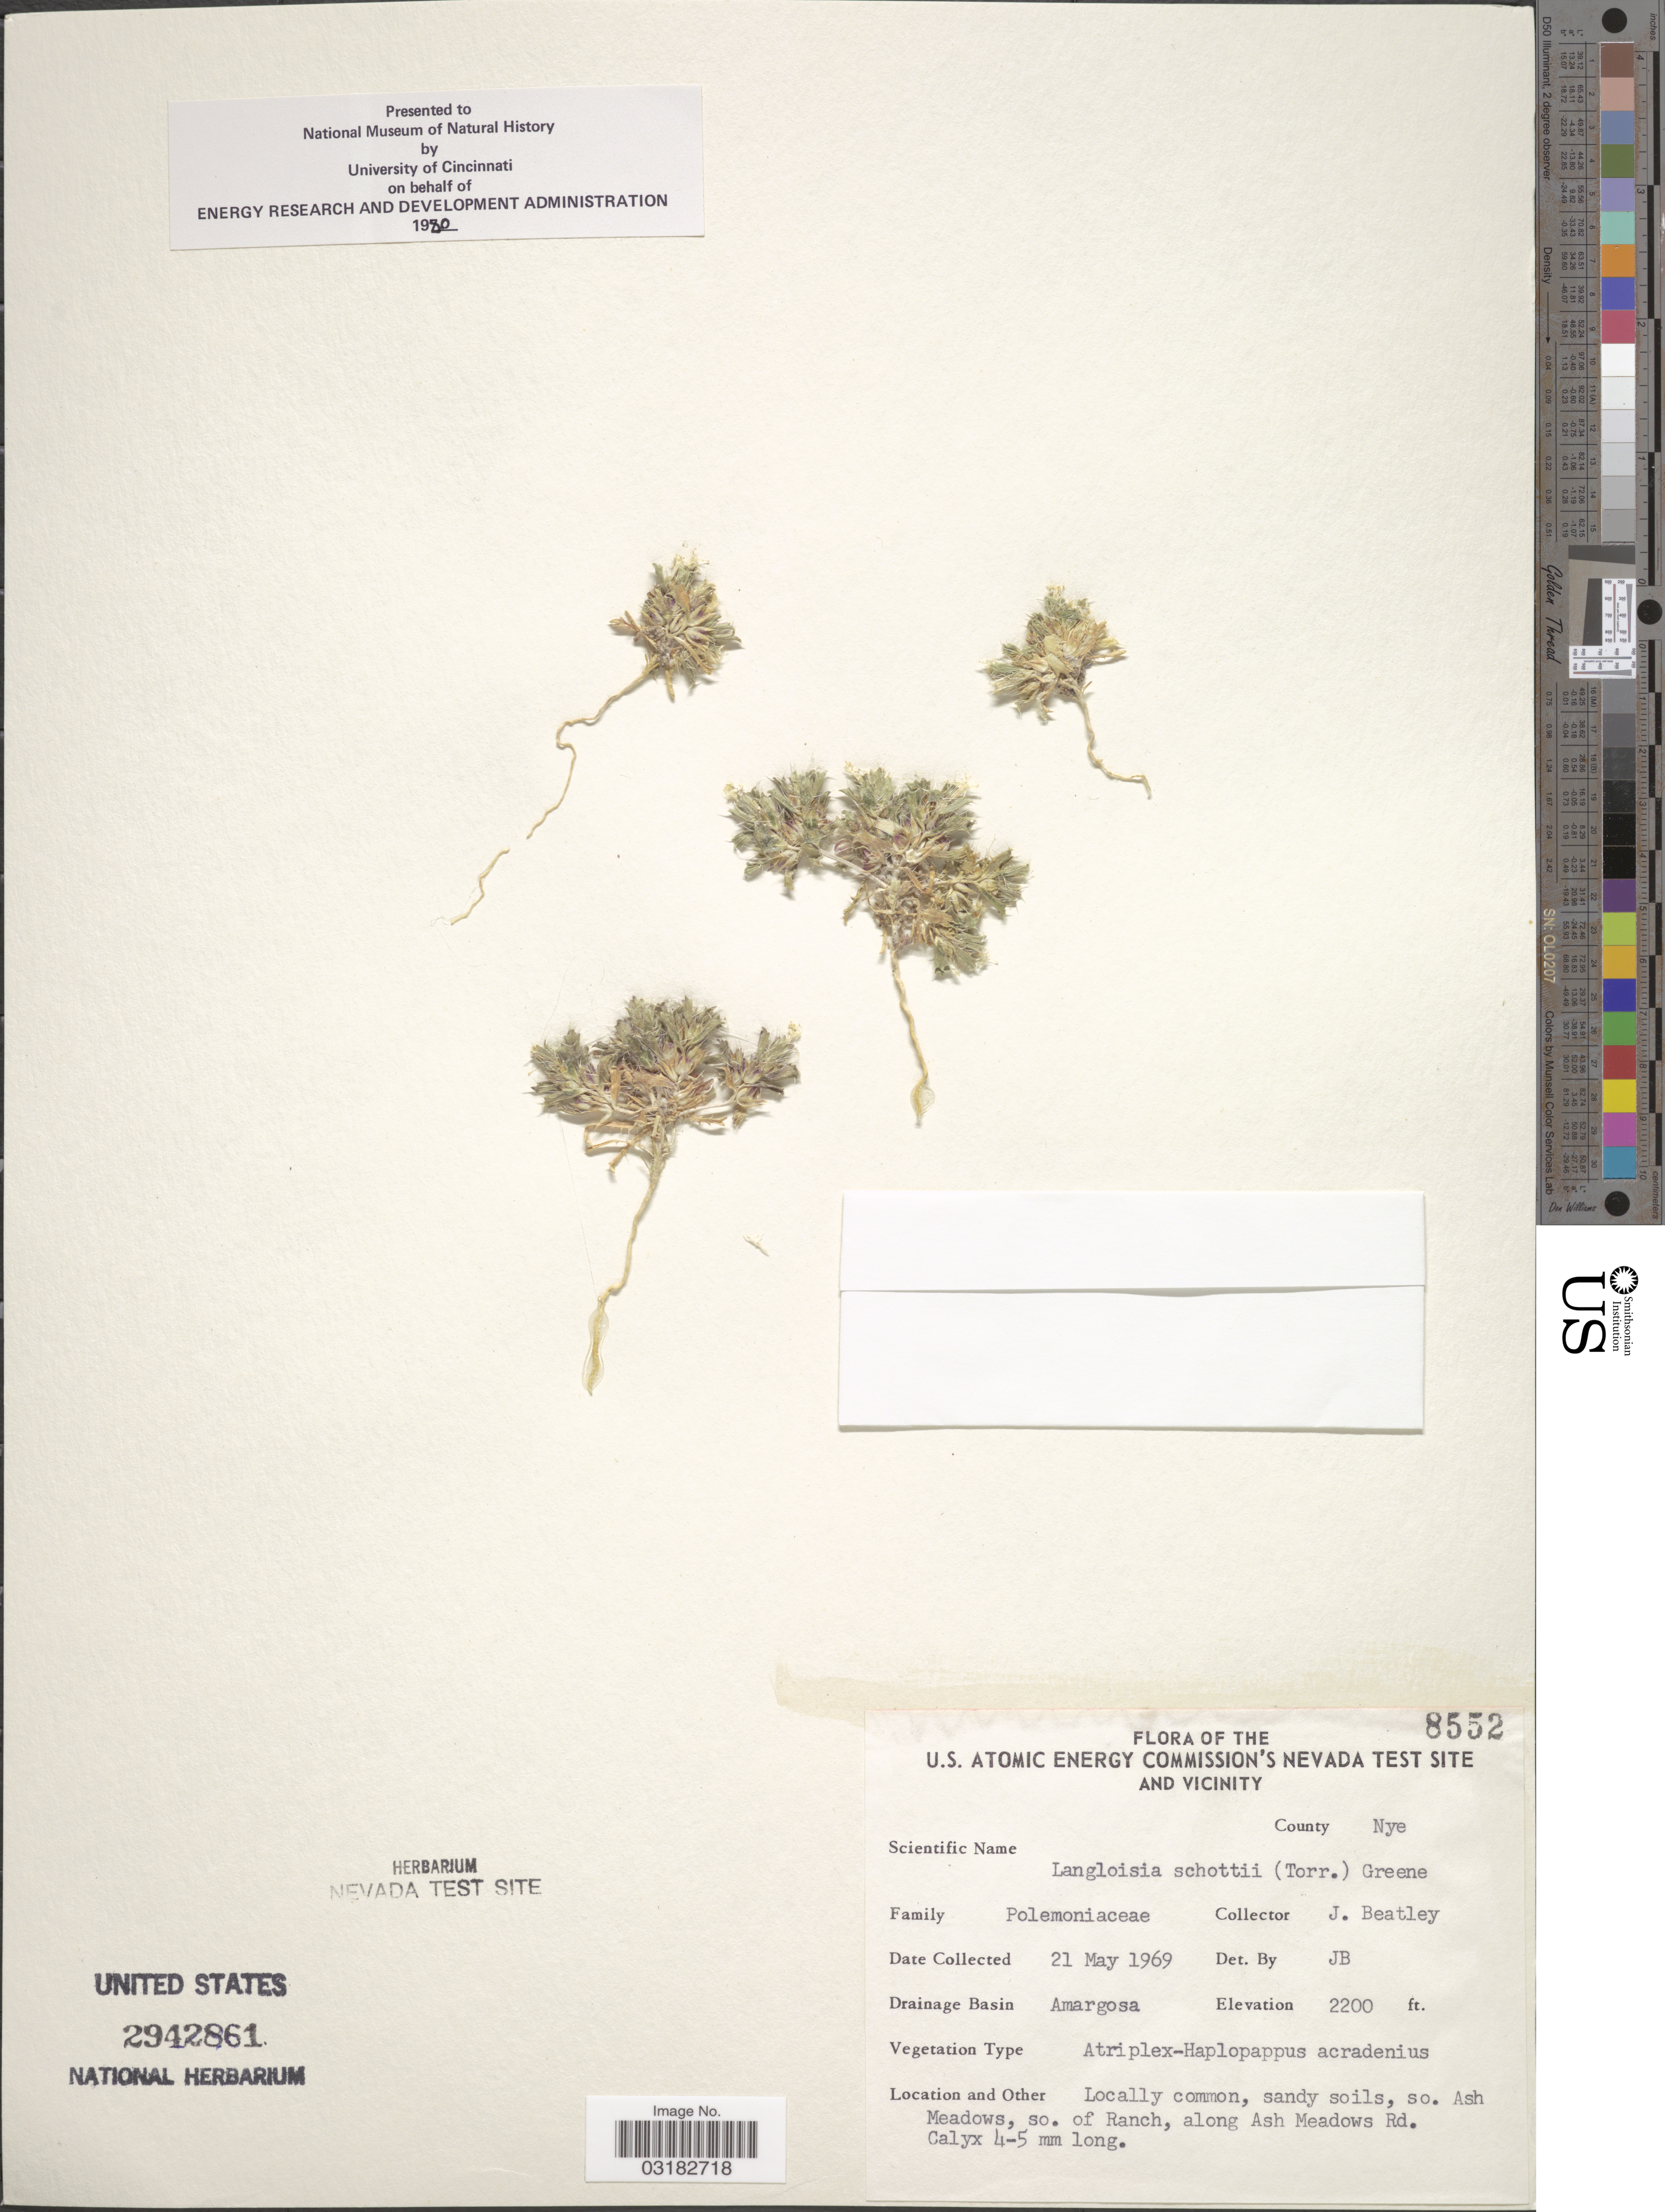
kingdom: Plantae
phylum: Tracheophyta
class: Magnoliopsida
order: Ericales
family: Polemoniaceae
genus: Loeseliastrum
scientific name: Loeseliastrum schottii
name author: (Torr.) Timbrook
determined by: Strong, Mark T., (BOT), Smithsonian Institution - National Museum of Natural History (UNITED STATES)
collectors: J. C. Beatley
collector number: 8552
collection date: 1969-05-21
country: United States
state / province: Nevada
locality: U.S. Atomic Energy Commission's Nevada Test Site and vicinity. County Nye. Drainage Basin Amargosa. So. Ash Meadows, so. of Ranch, along Ash Meadows Rd.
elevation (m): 671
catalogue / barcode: US 2942861